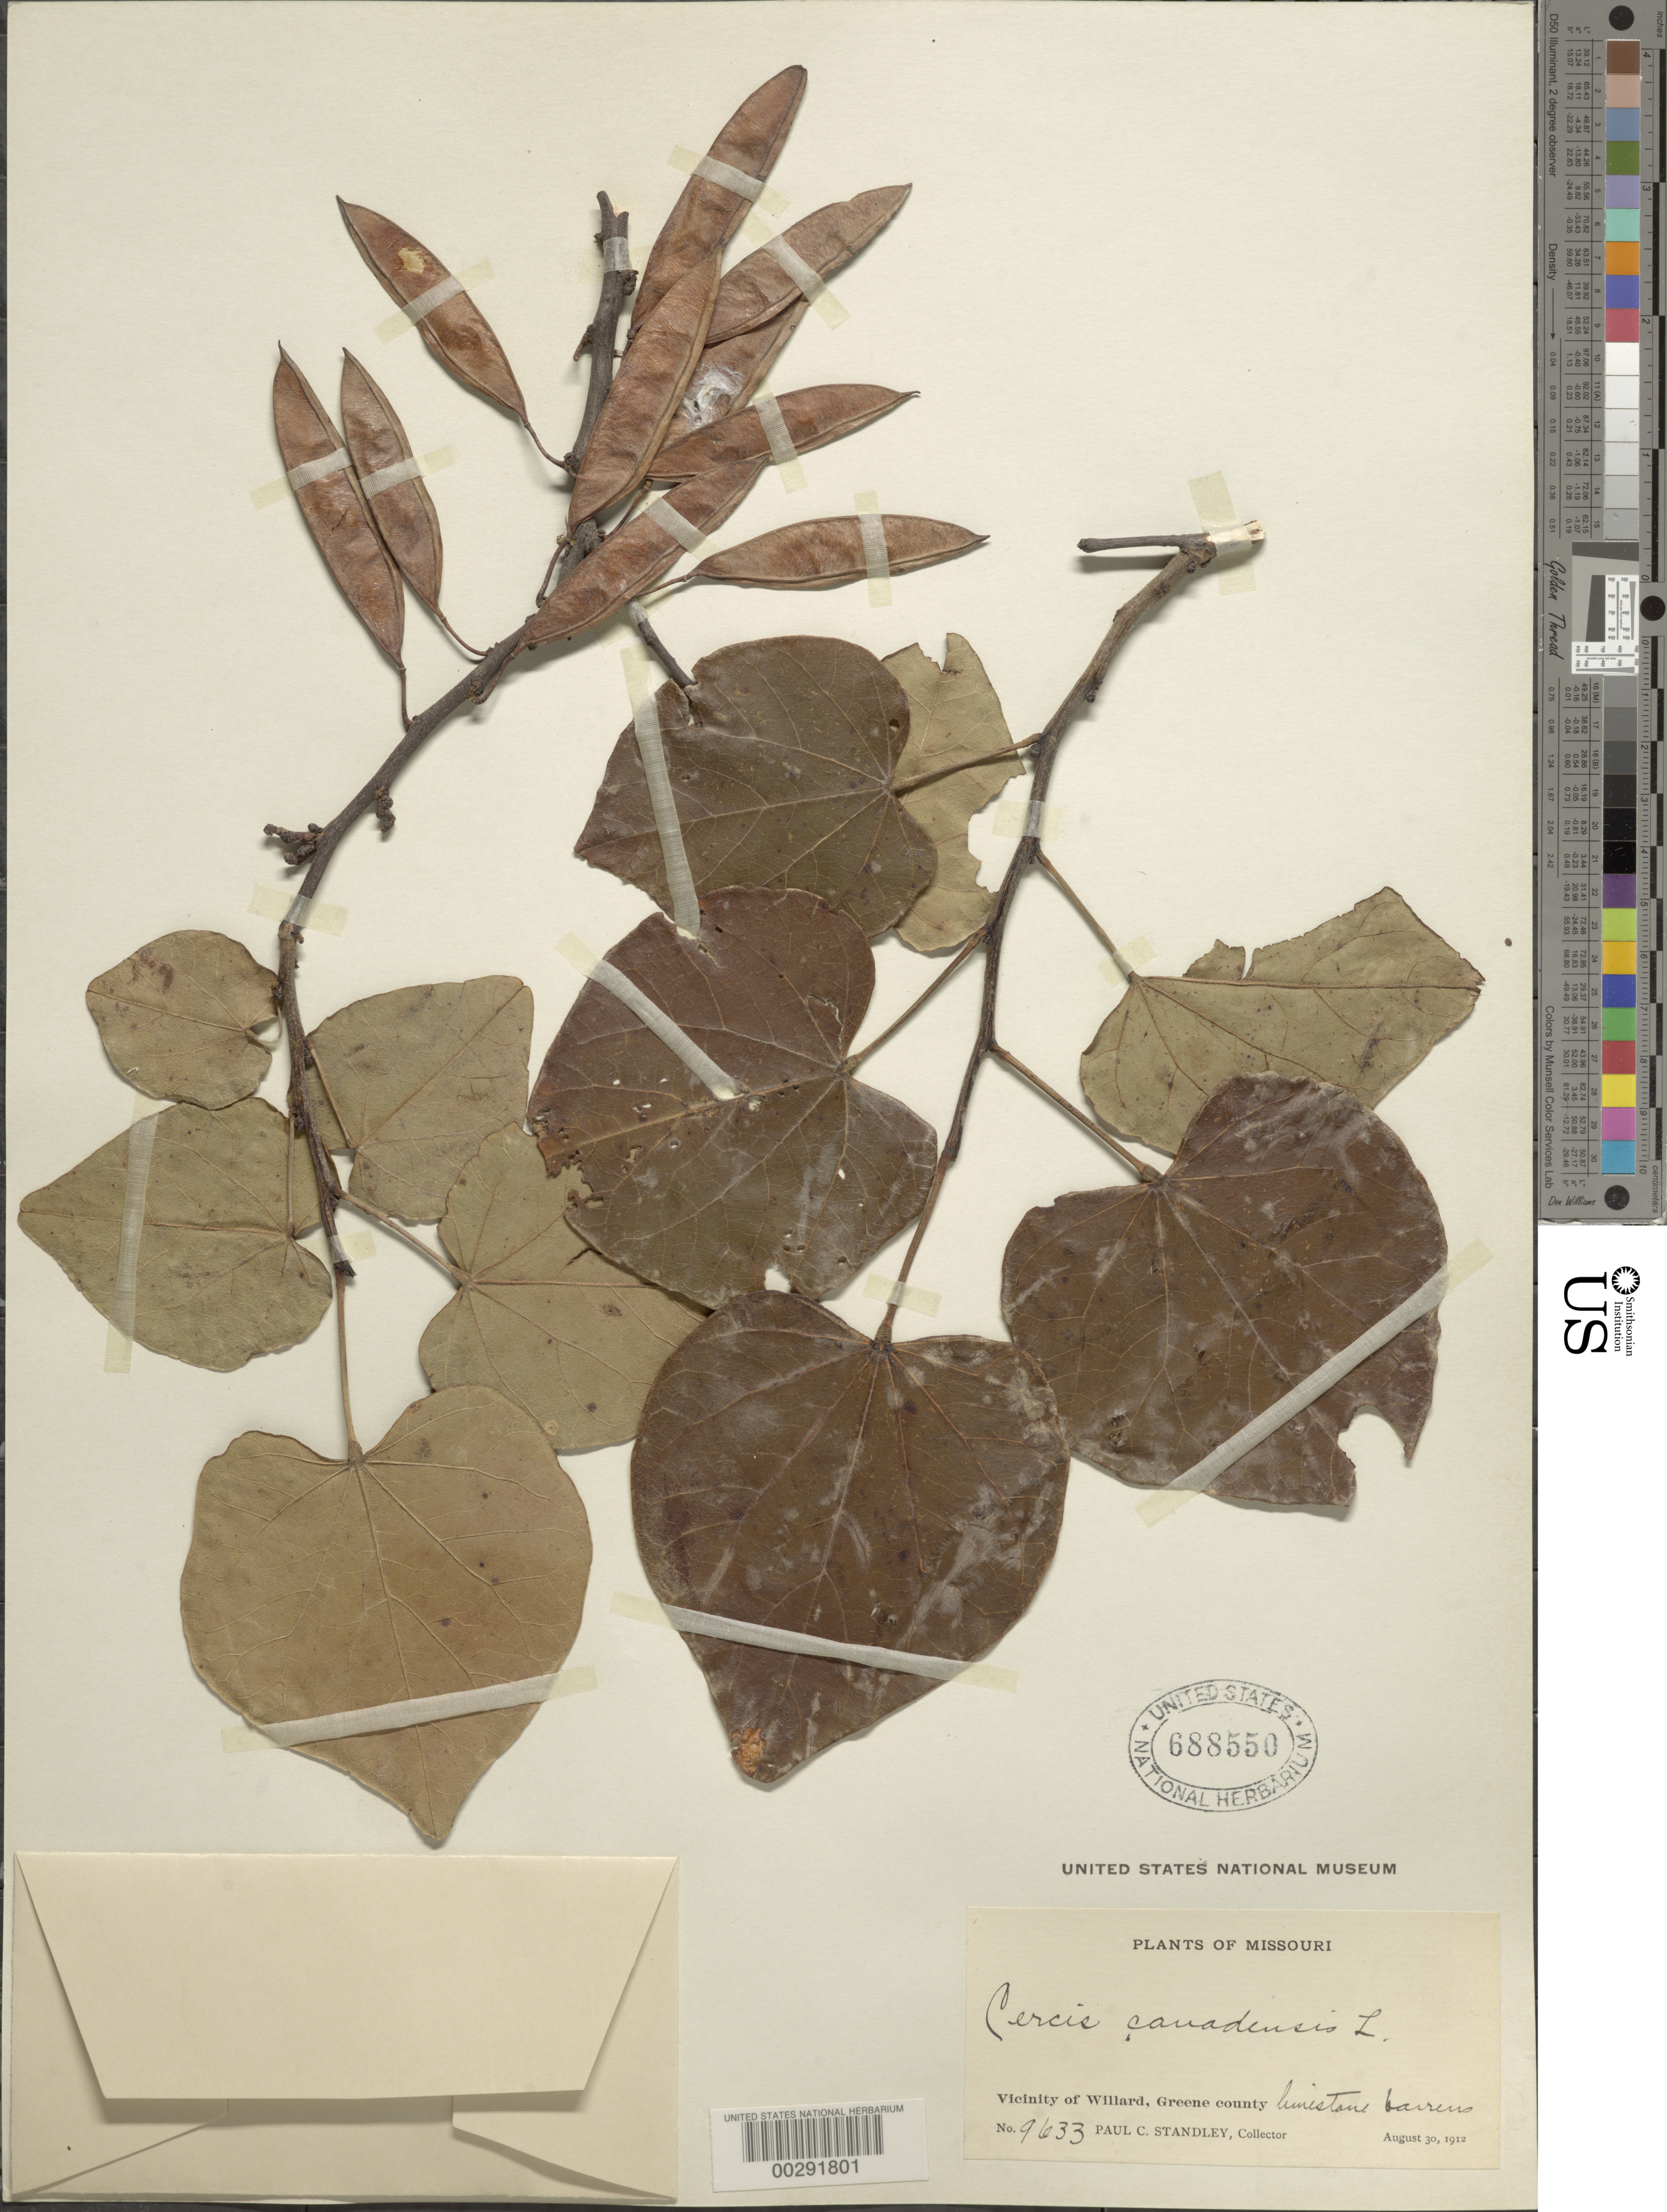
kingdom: Plantae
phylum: Tracheophyta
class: Magnoliopsida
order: Fabales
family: Fabaceae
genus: Cercis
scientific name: Cercis canadensis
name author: L.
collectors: P. C. Standley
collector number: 9633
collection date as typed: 30 Aug 1912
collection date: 1912-08-30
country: United States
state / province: Missouri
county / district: Greene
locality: Vicinity of willard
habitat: Limestone barrens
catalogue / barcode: US 688550